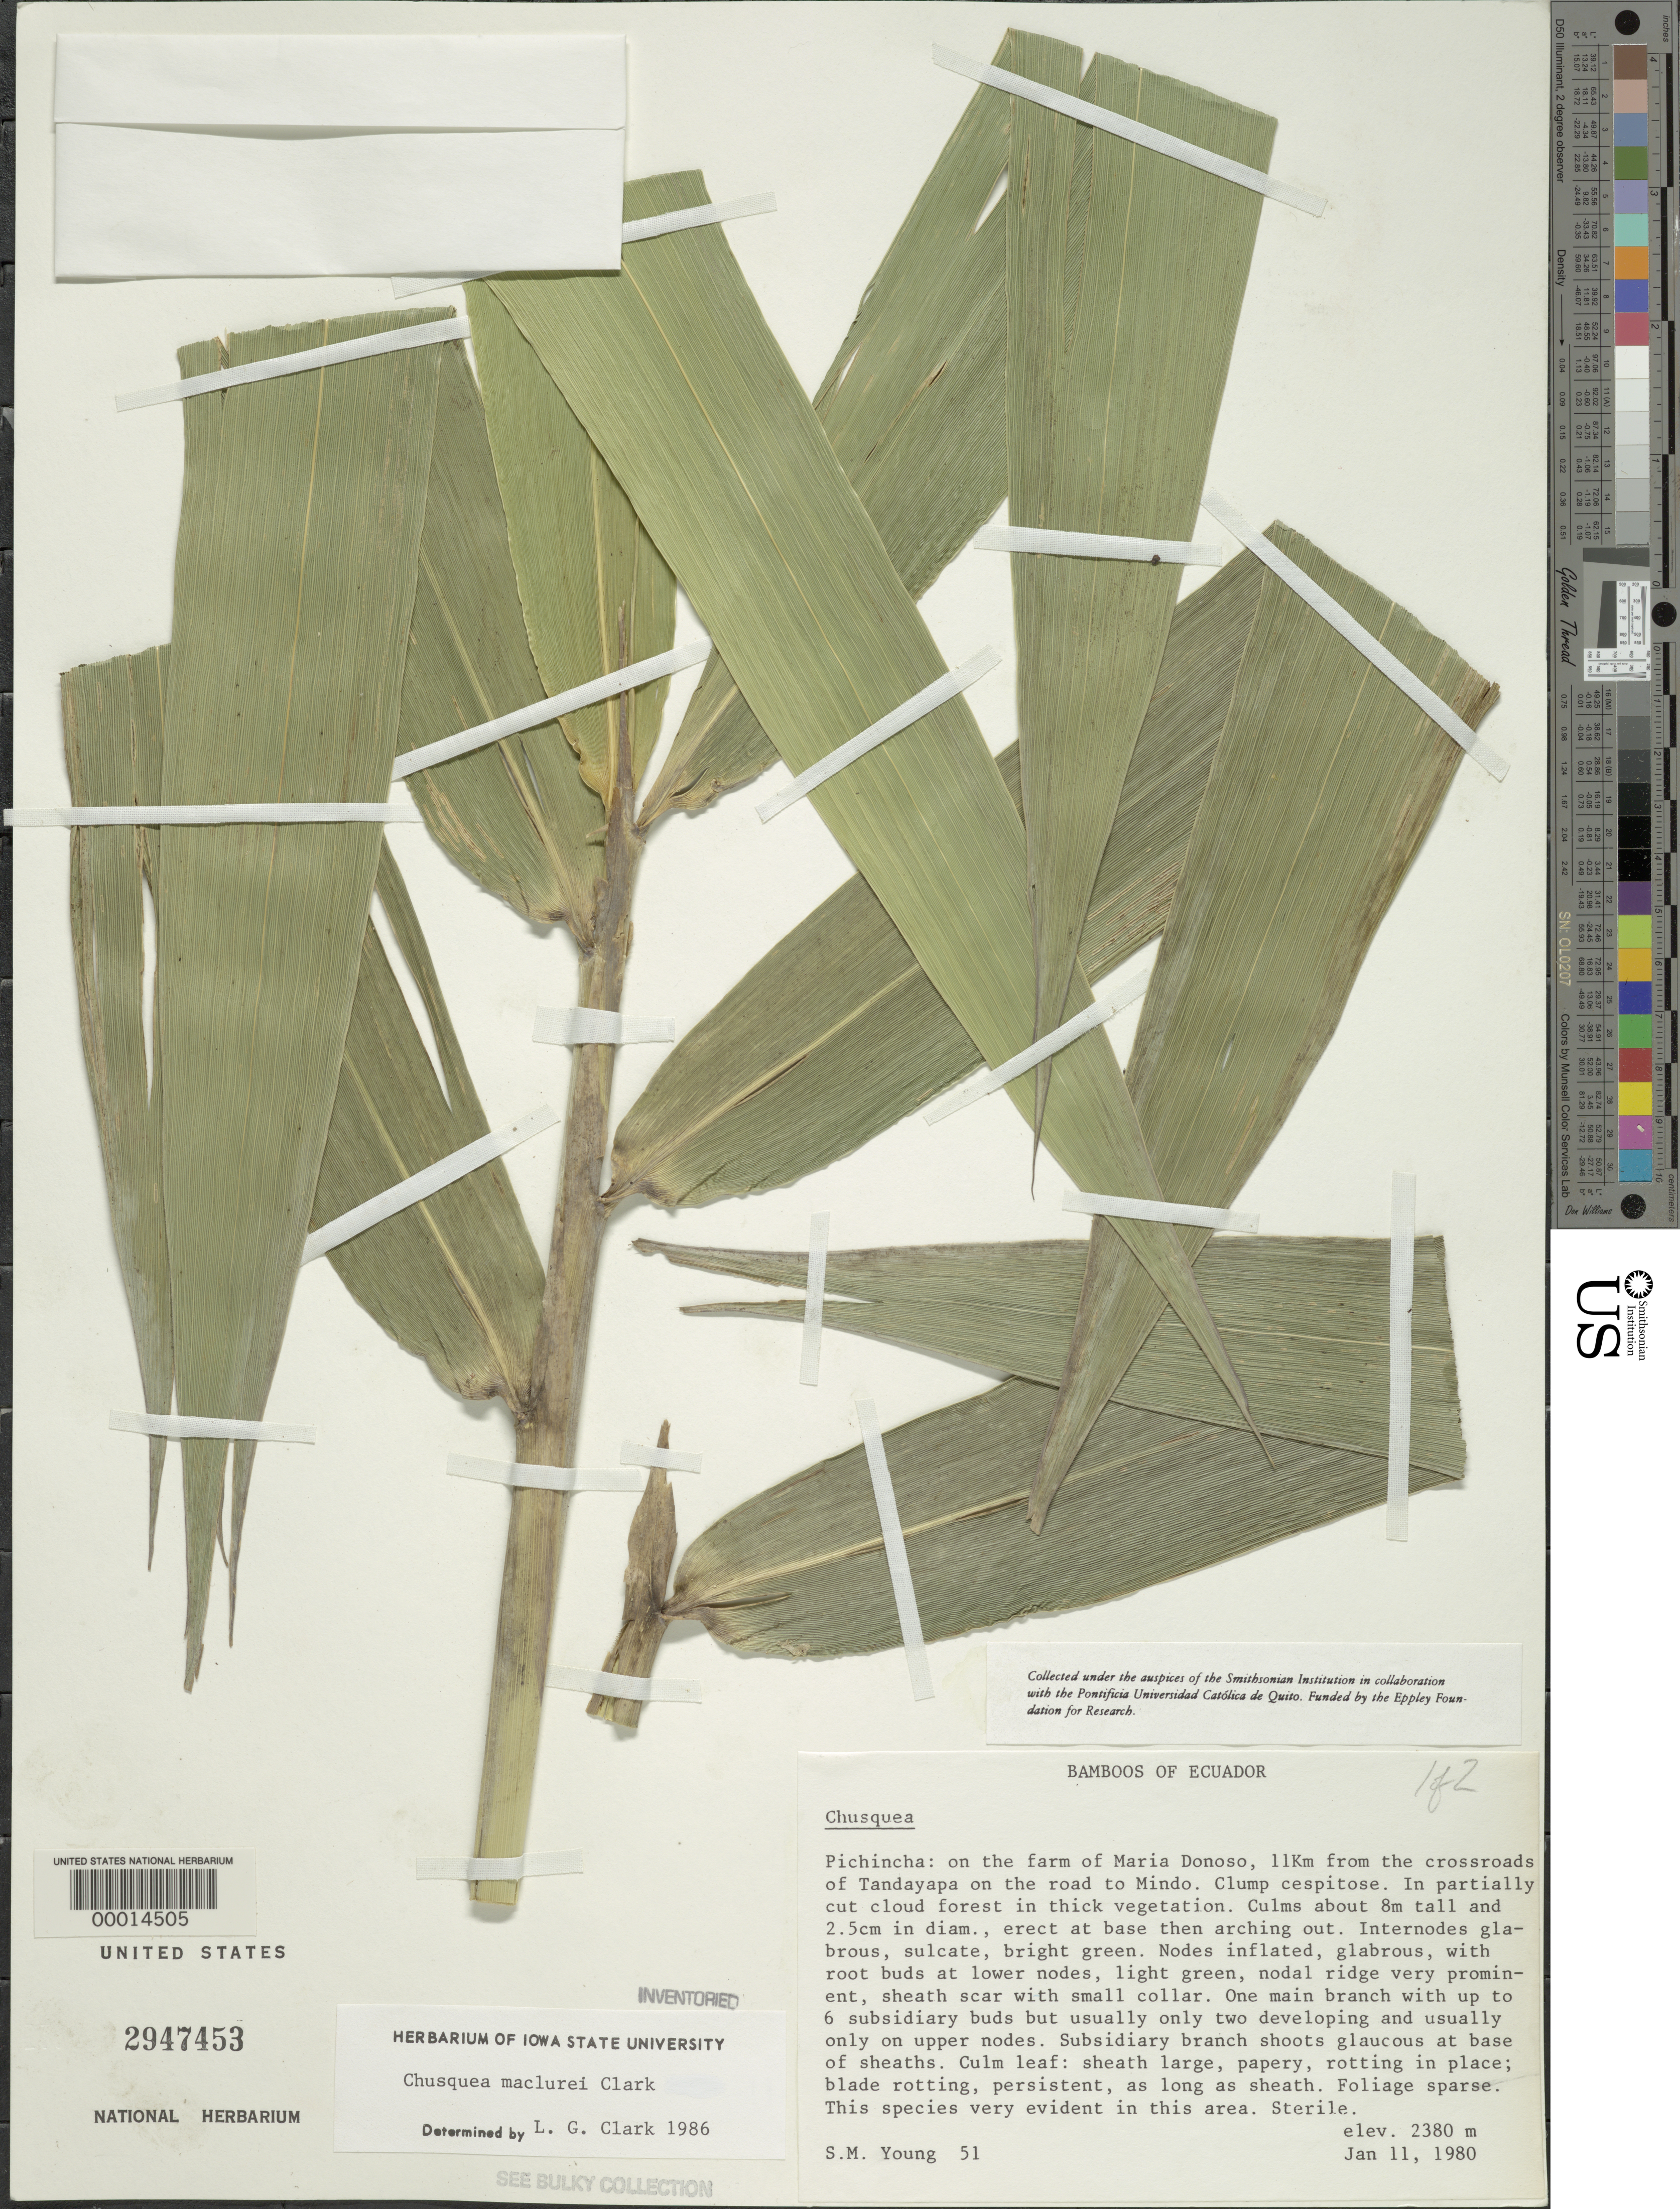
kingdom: Plantae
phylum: Tracheophyta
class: Liliopsida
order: Poales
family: Poaceae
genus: Chusquea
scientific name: Chusquea maclurei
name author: L.G. Clark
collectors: S. Young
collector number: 51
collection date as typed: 11 Jan 1980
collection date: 1980-01-11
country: Ecuador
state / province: Pichincha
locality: Tandayapa/mindo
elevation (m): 2380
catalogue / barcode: US 2947453